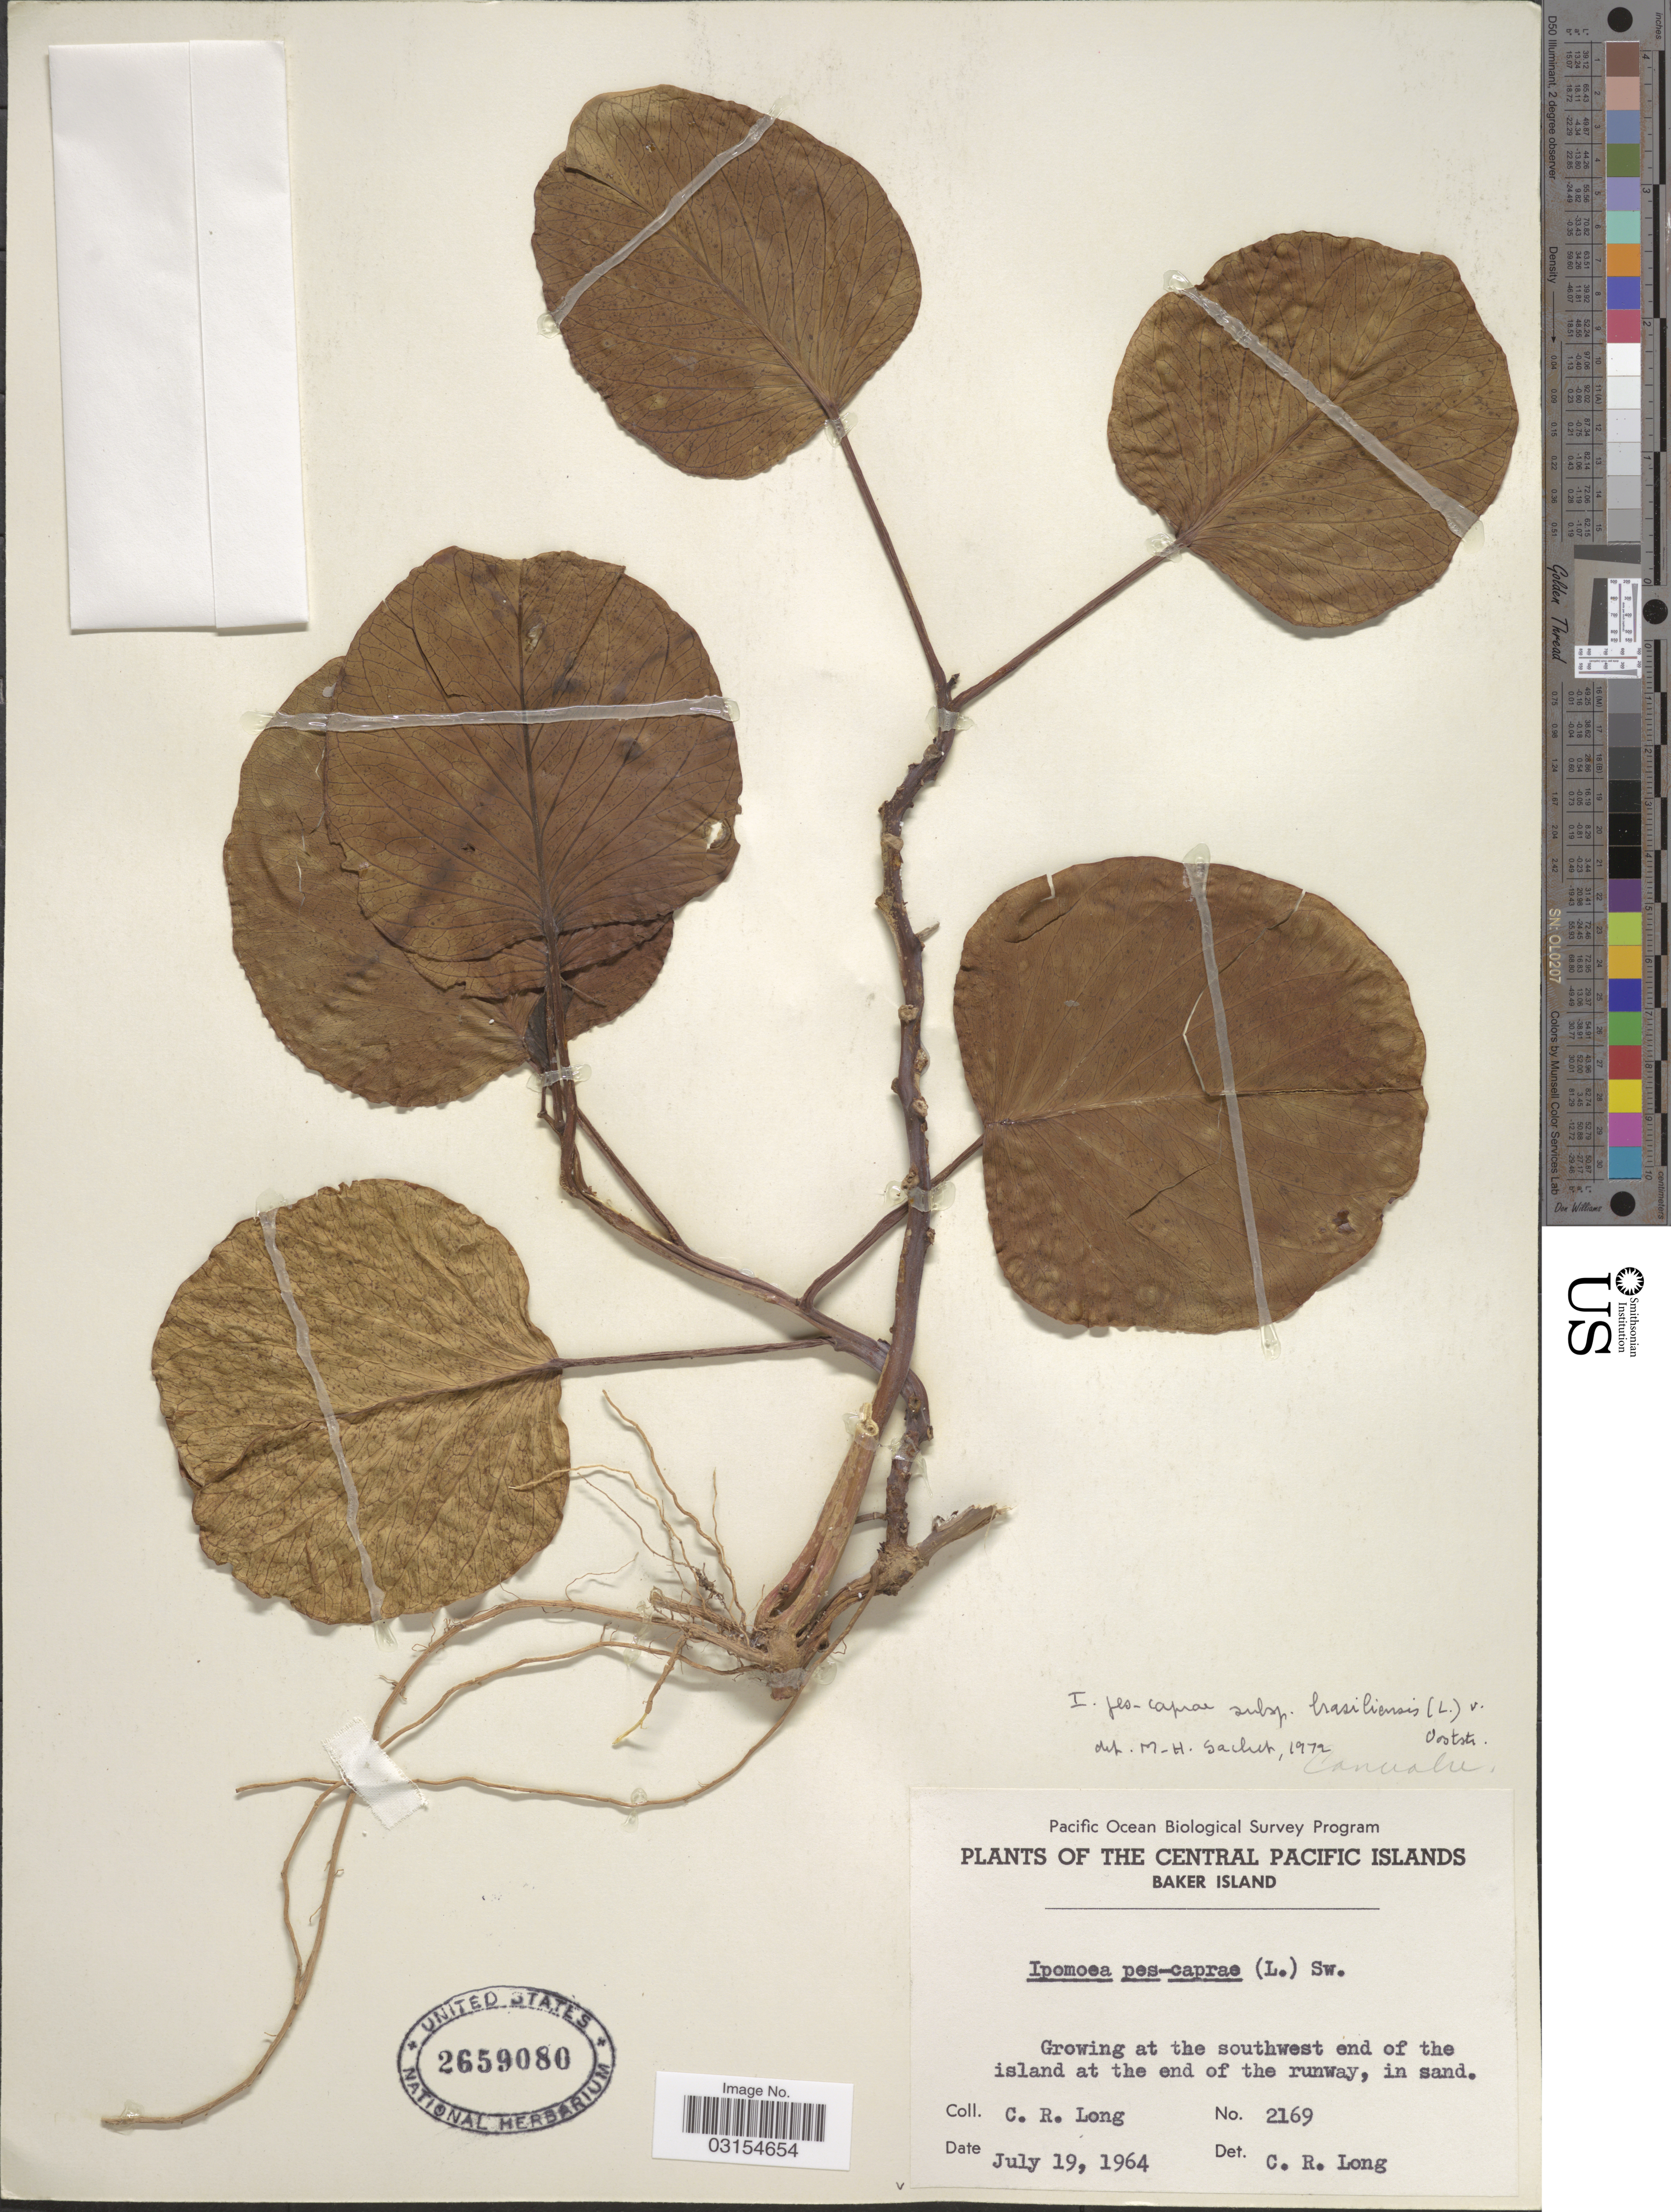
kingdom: Plantae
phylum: Tracheophyta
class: Magnoliopsida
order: Solanales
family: Convolvulaceae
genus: Ipomoea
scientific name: Ipomoea pes-caprae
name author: (L.) R. Br.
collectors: C. R. Long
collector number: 2169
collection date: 1964-07-19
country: U.S. Administered Pacific Islands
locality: The Central Pacific Islands, Baker Island, Growing at the southwest end of the island at the end of the runway, in sand.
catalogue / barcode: US 2659080